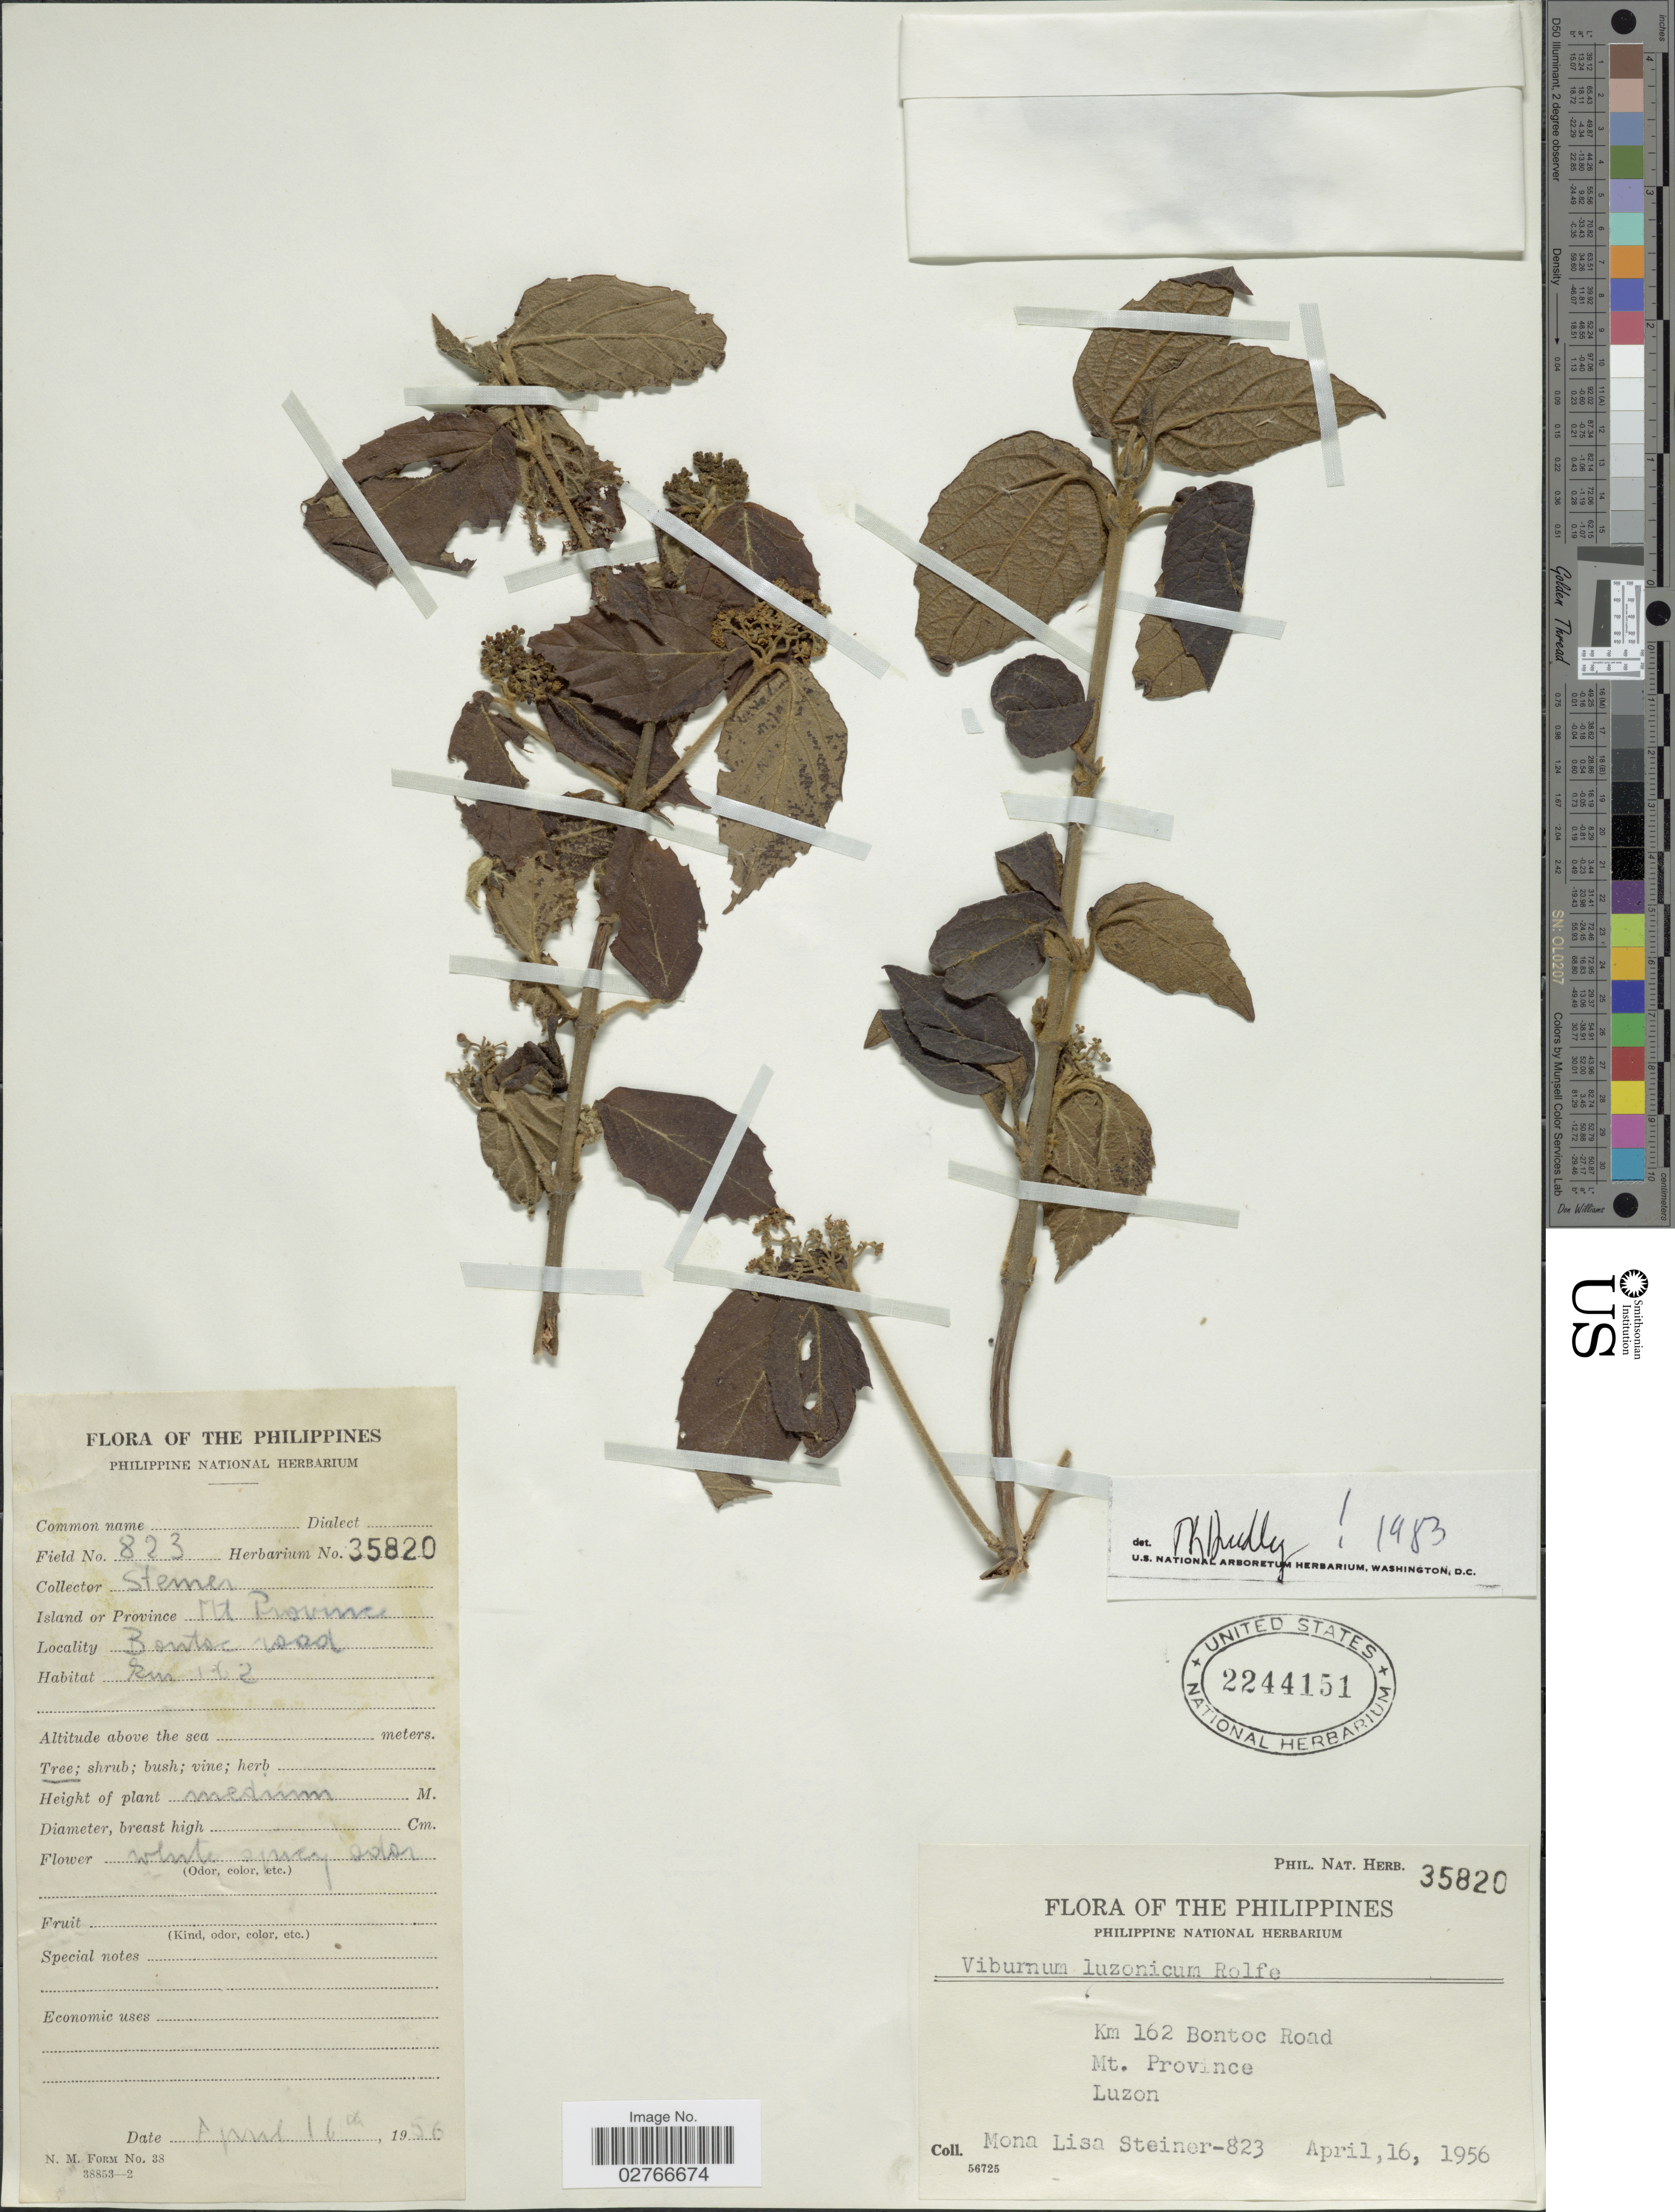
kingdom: Plantae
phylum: Tracheophyta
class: Magnoliopsida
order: Dipsacales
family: Viburnaceae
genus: Viburnum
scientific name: Viburnum luzonicum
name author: Rolfe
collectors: M. Steiner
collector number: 823/35820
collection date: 1956-04-16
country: Philippines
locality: Km 162 Bontoc Road Mt. Province Luzon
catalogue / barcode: US 2244151